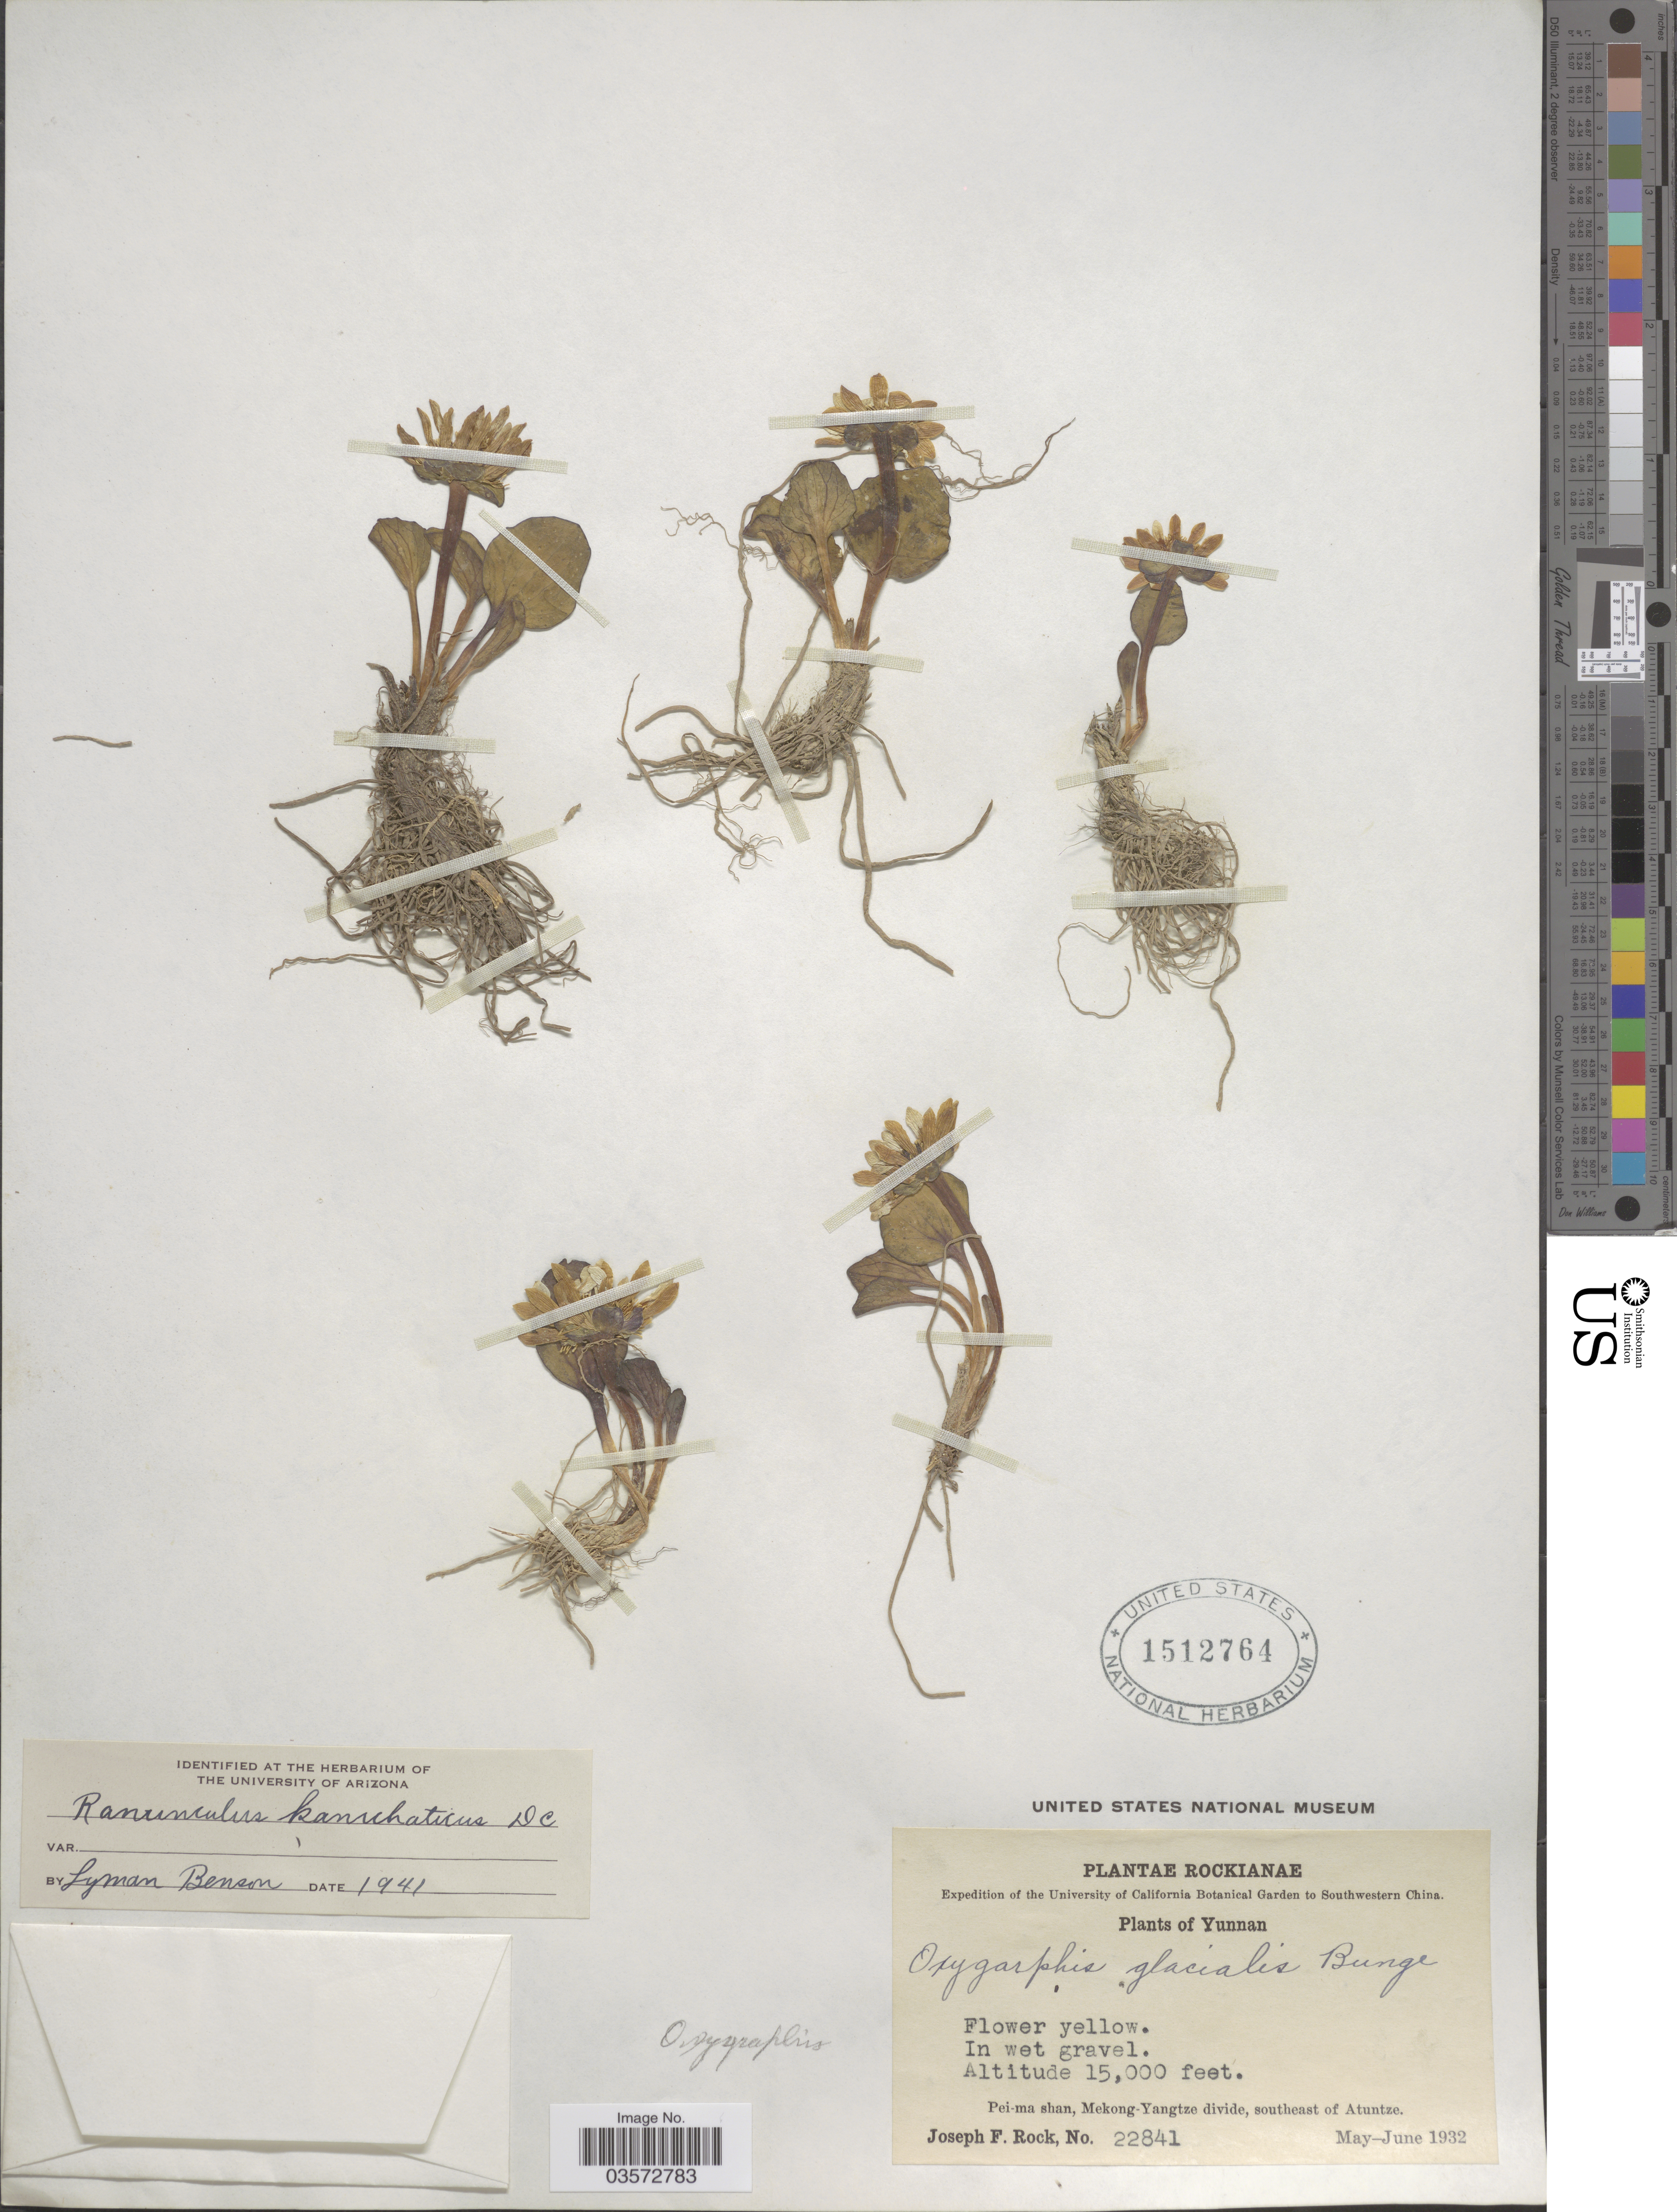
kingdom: Plantae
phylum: Tracheophyta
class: Magnoliopsida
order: Ranunculales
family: Ranunculaceae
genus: Ranunculus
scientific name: Ranunculus kamchaticus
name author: DC.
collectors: J. F. Rock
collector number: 22841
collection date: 1932-05/1932-06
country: China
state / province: Yunnan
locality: Southwestern China. Pei-ma shan, Mekong-Yangtze divide, southeast of Atuntze.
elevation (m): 4572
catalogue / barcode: US 1512764